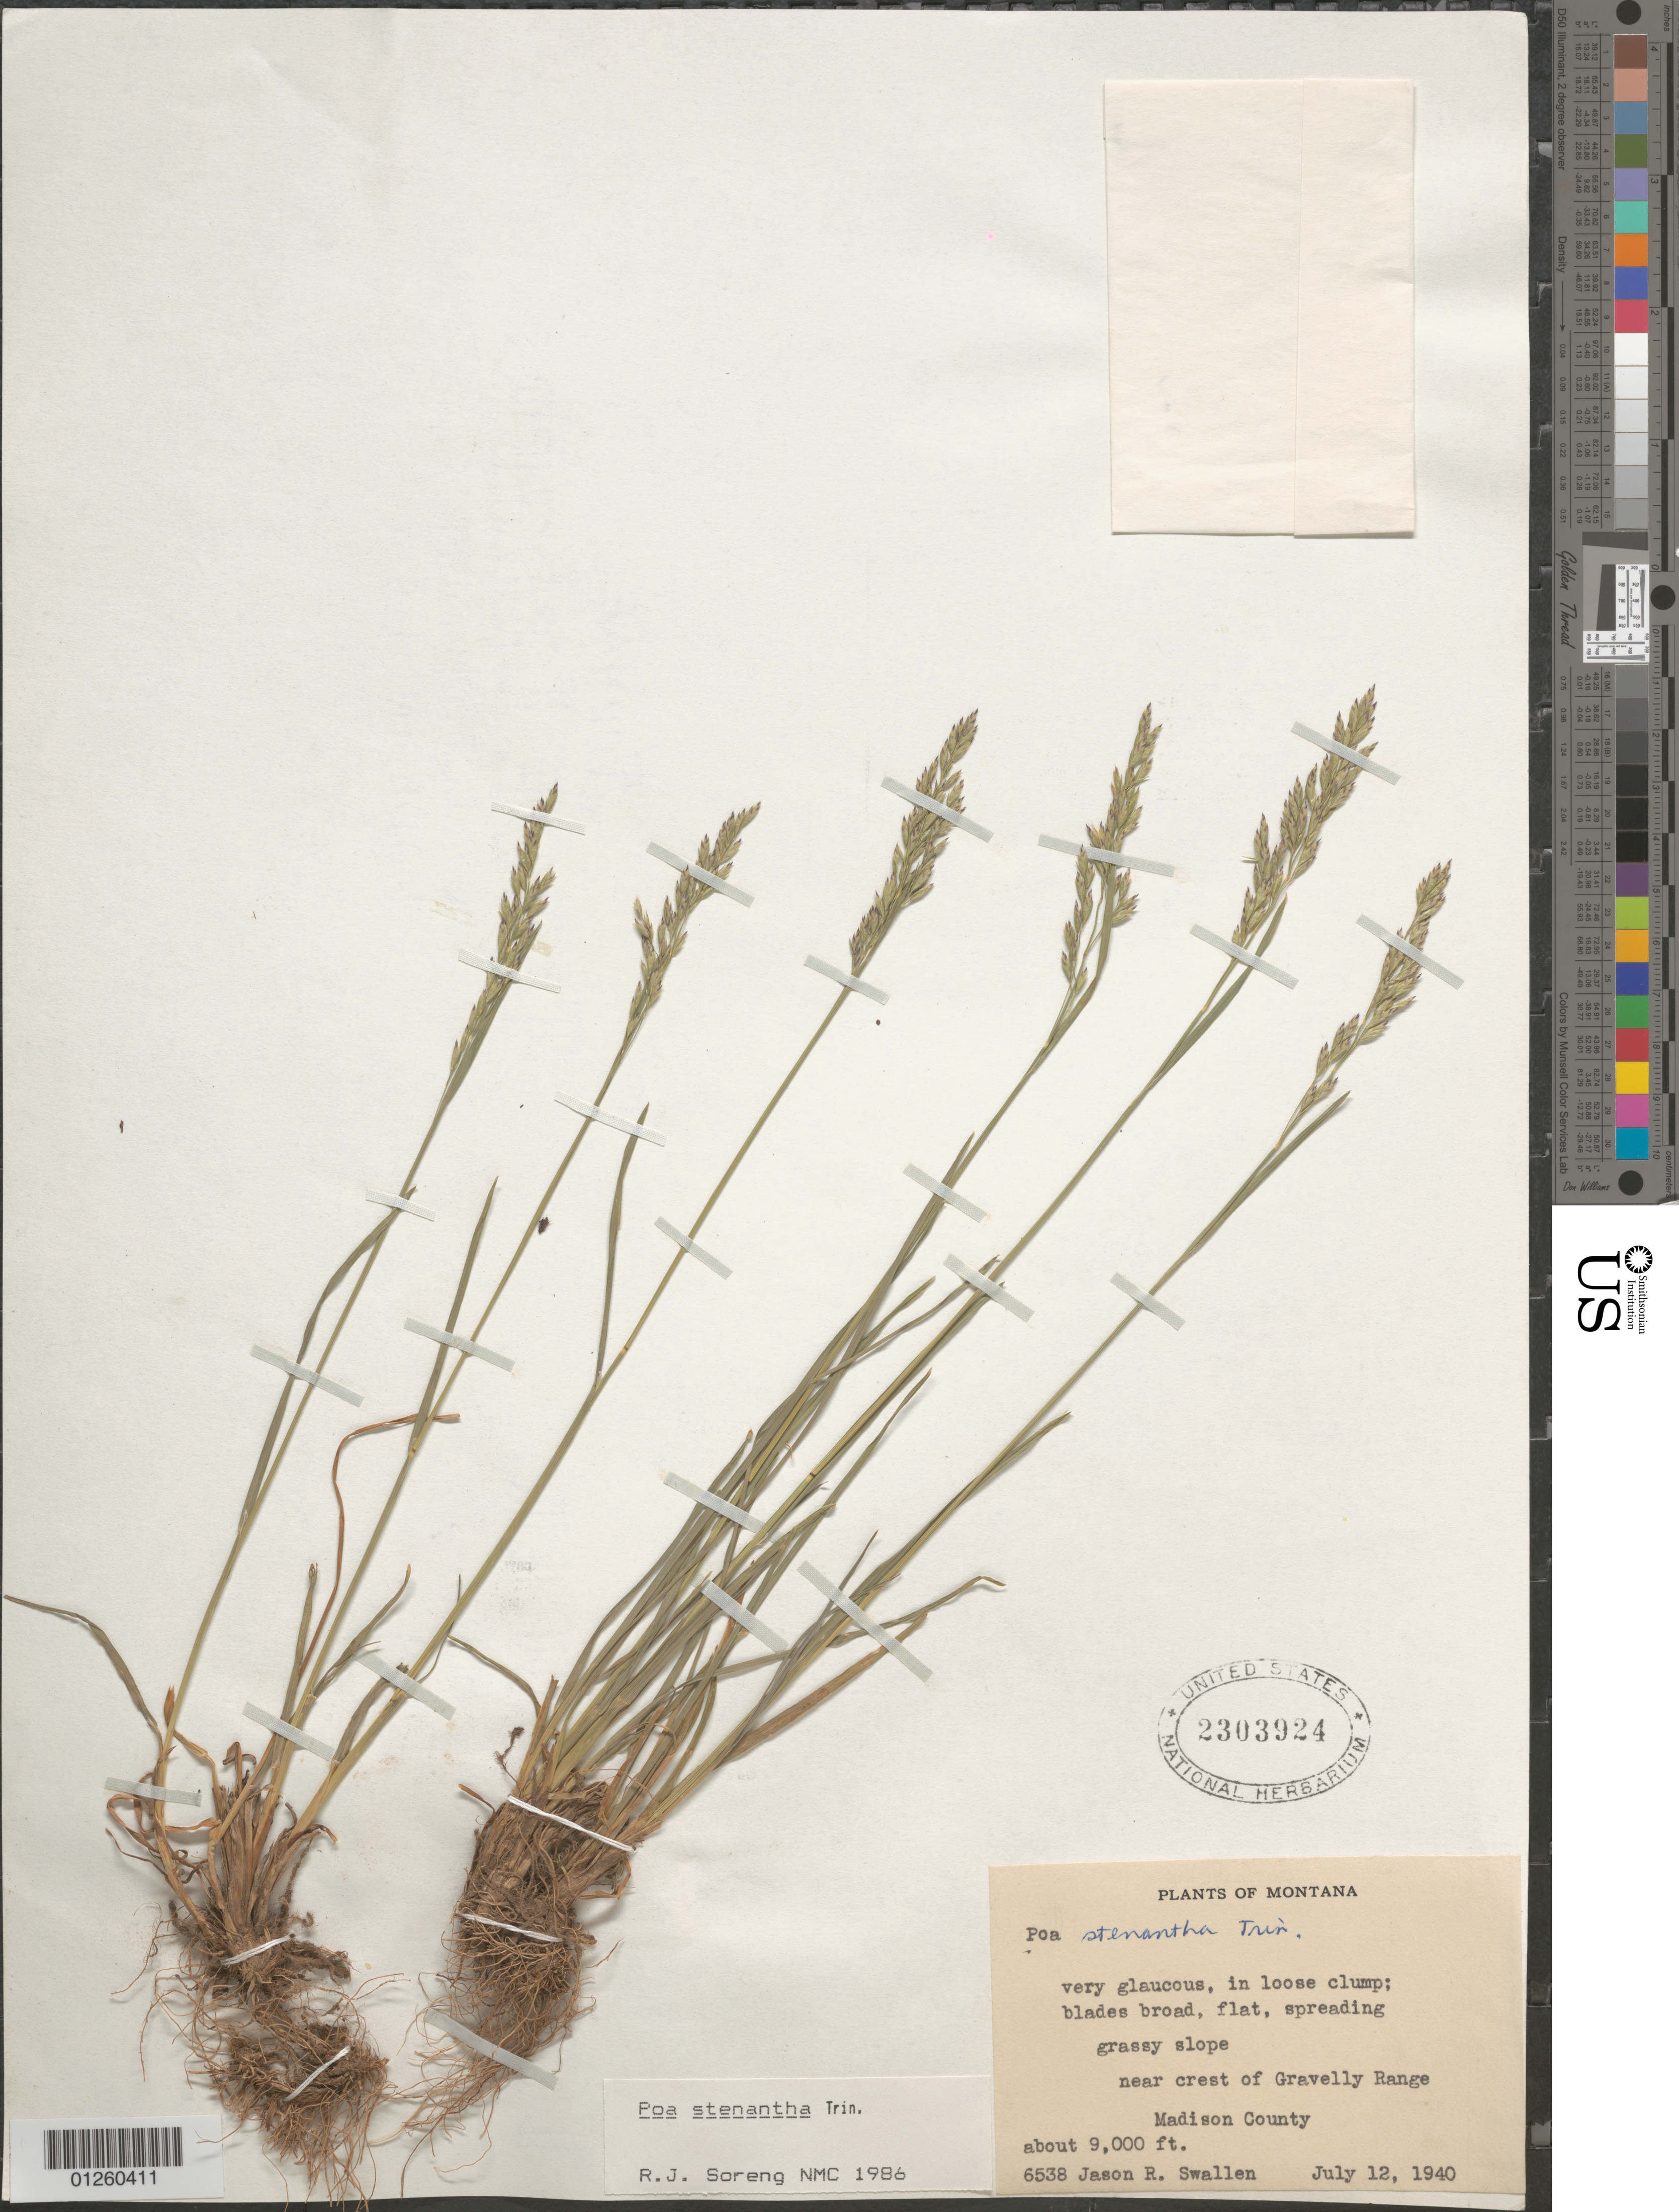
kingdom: Plantae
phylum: Tracheophyta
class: Liliopsida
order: Poales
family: Poaceae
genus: Poa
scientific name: Poa stenantha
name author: Trin.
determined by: Soreng, Robert J., Research Associate (BOT), Smithsonian Institution - National Museum of Natural History (UNITED STATES)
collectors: J. R. Swallen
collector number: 6538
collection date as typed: july 12, 1940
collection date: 1940-07-12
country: United States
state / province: Montana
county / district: Madison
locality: near crest of Gravelly Range.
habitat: very glaucous, in loose clum; blades broad, flat, spreading grassy slope.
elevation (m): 2743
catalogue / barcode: US 2303924